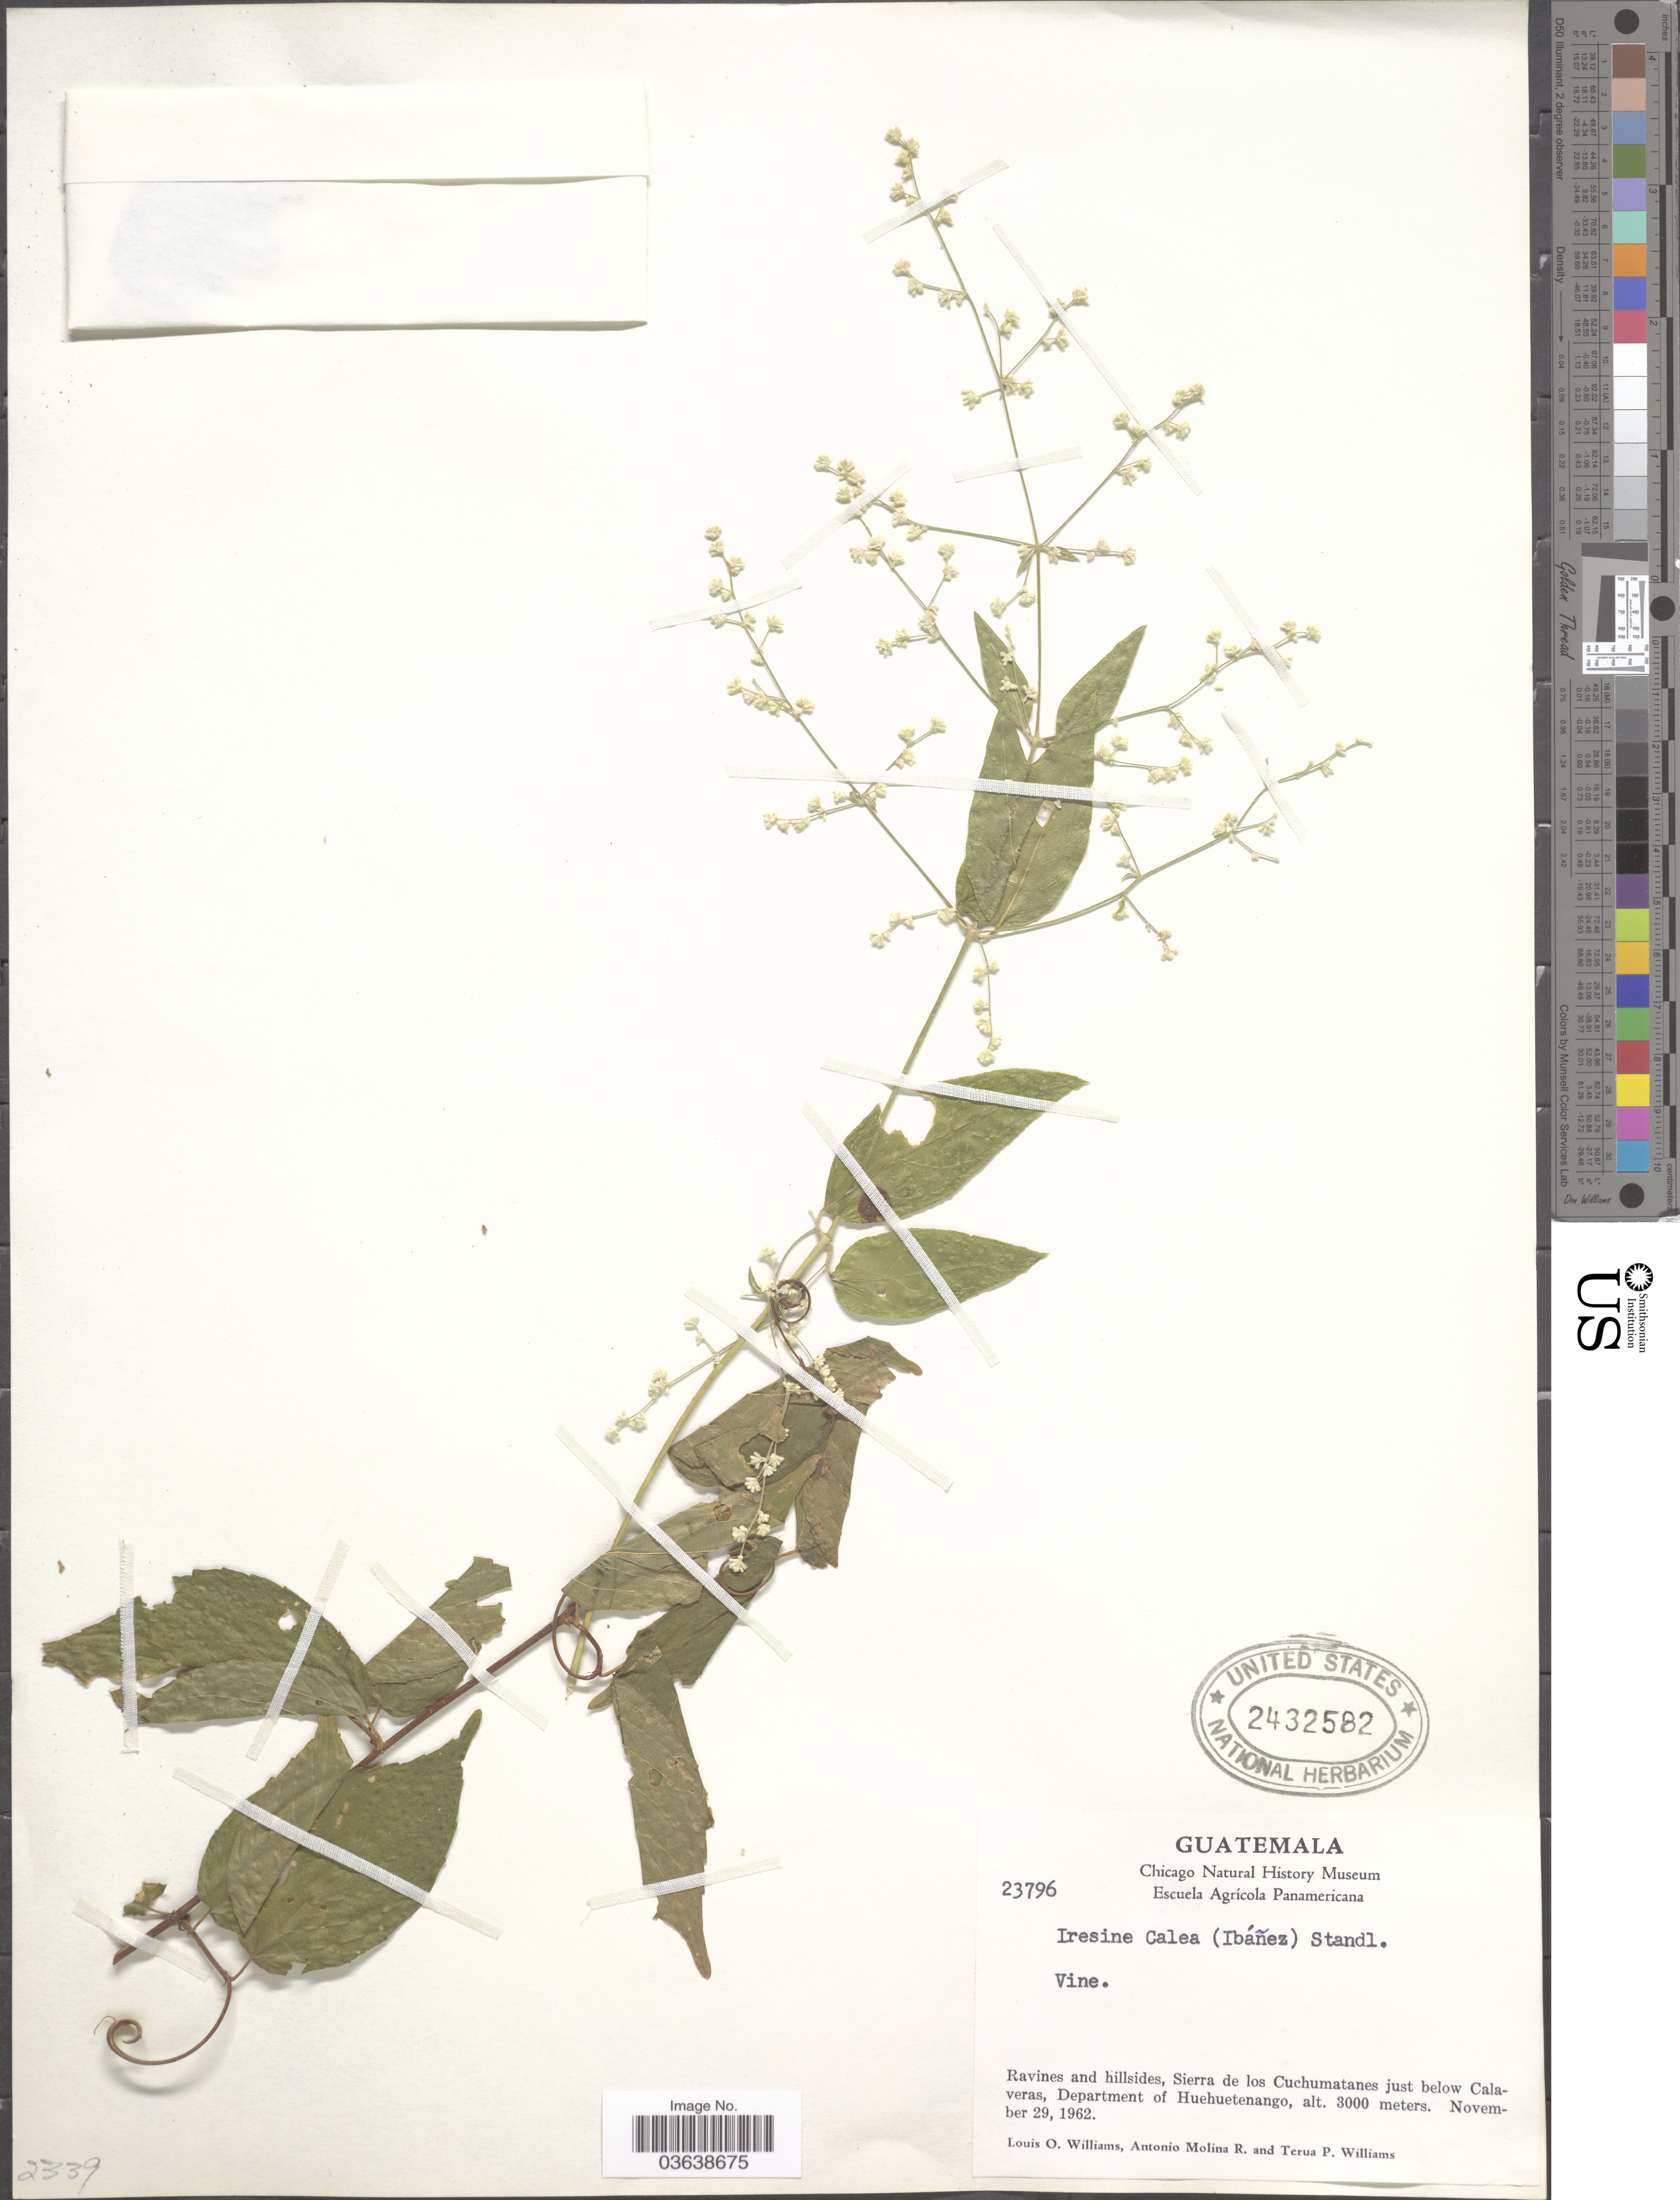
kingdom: Plantae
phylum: Tracheophyta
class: Magnoliopsida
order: Caryophyllales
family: Amaranthaceae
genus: Iresine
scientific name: Iresine calea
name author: (Ibáñez) Standl.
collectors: L. O. Williams, A. Molina R. & T. Williams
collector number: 23796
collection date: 1962-11-29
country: Guatemala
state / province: Huehuetenango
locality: Sierra de los Cuchumatanes just below Calaveras, Department of Huehuetenango.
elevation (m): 3000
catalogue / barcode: US 2432582